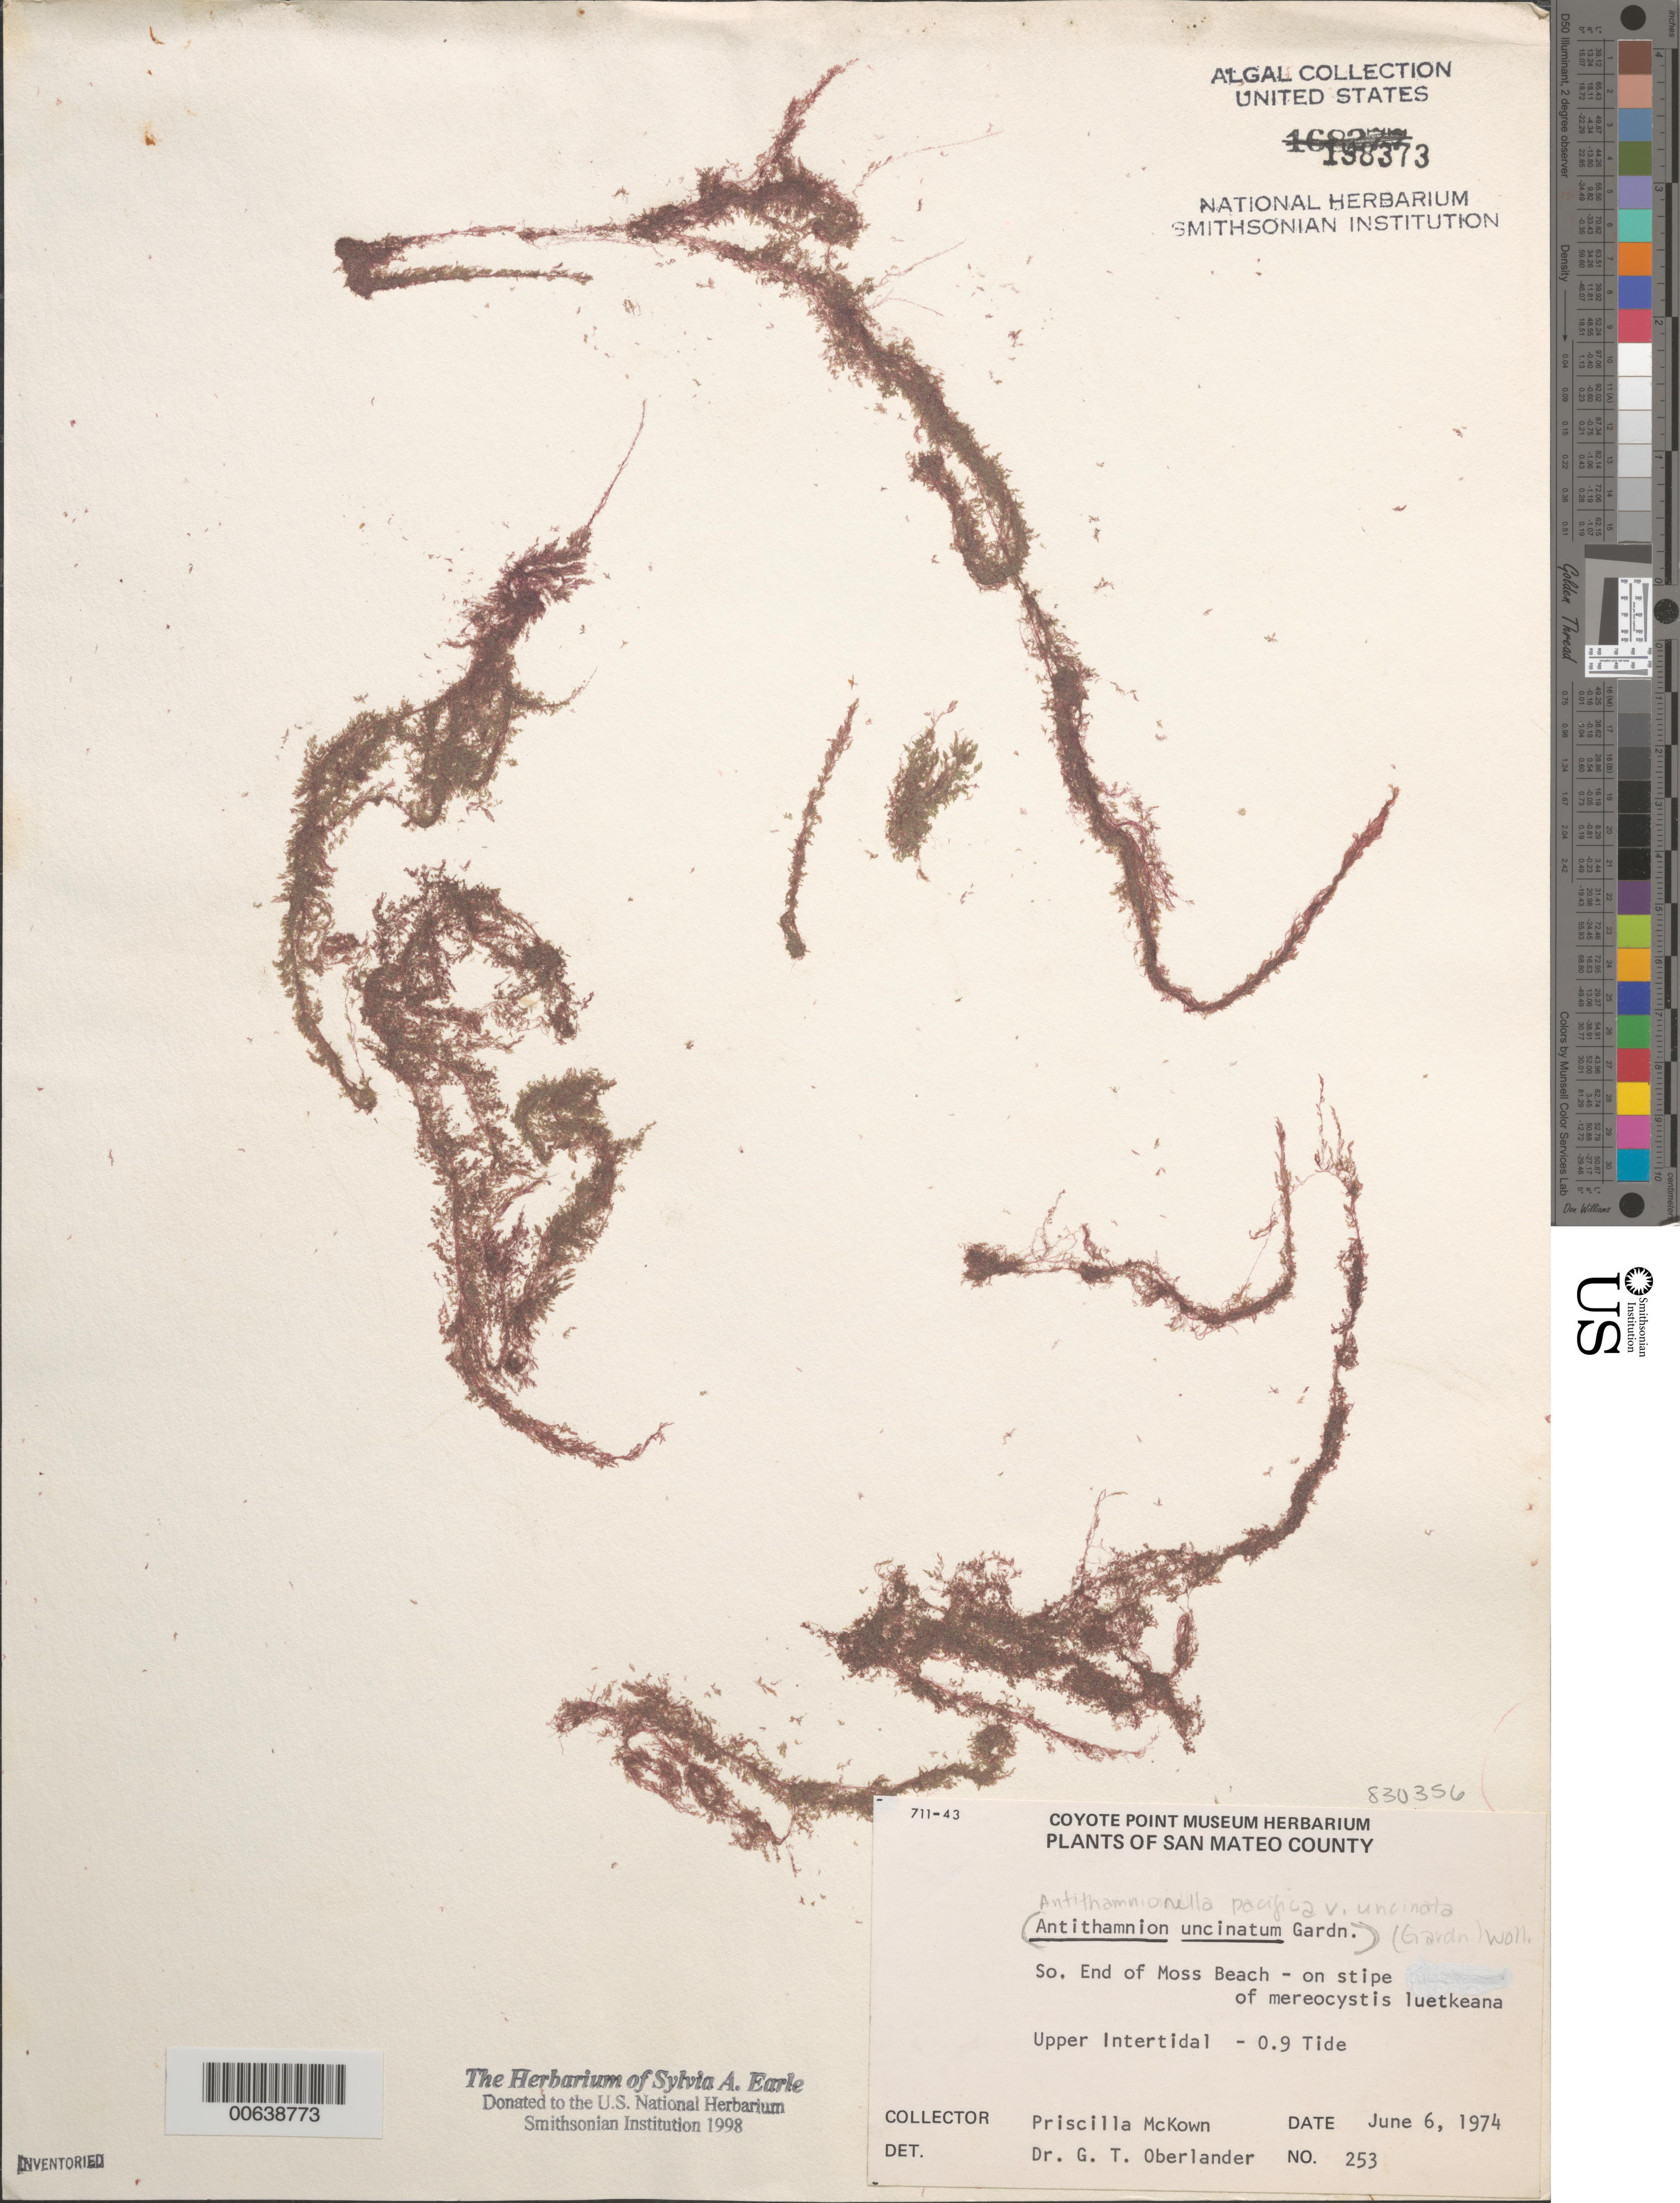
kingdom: Plantae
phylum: Rhodophyta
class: Florideophyceae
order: Ceramiales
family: Ceramiaceae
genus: Antithamnionella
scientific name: Antithamnionella pacifica var. uncinata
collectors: P. McKown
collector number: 253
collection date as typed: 06 Jun 1974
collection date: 1974-06-06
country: United States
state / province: California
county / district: San Mateo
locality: Moss Beach, south end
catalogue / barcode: US 198373